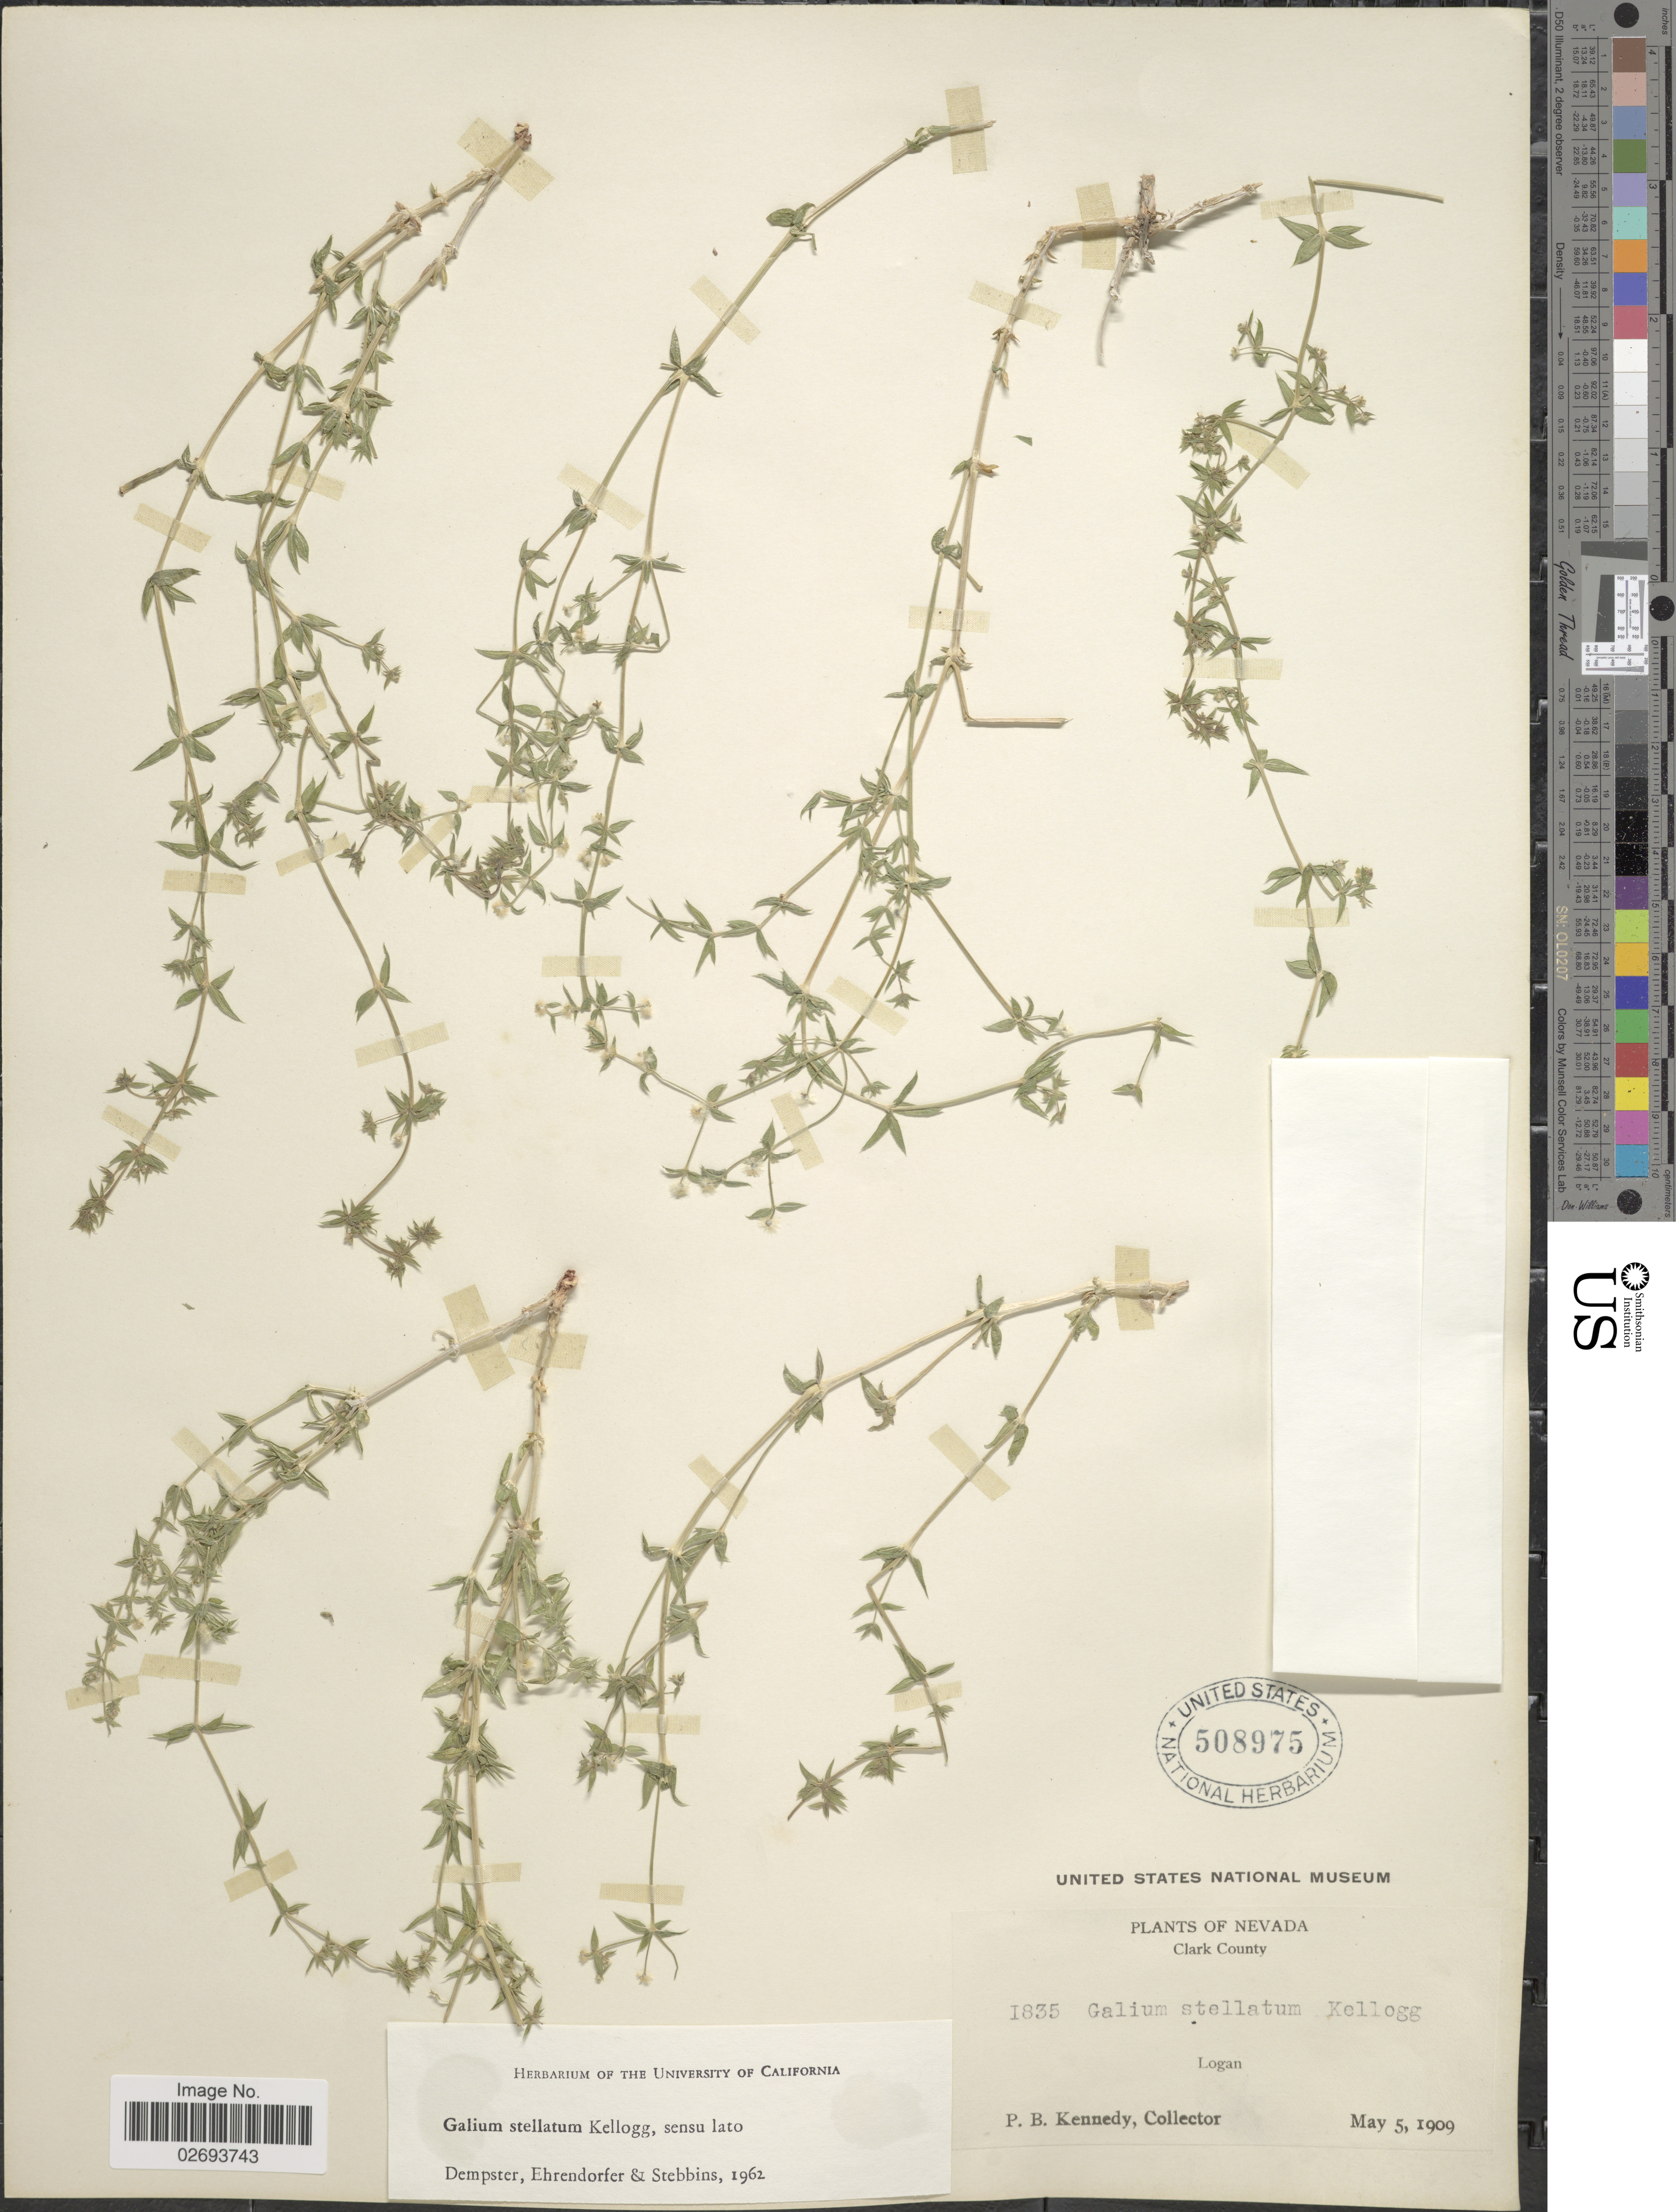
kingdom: Plantae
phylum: Tracheophyta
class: Magnoliopsida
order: Gentianales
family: Rubiaceae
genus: Galium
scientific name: Galium stellatum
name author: Kellogg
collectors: P. B. Kennedy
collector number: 1835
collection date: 1909-05-05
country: United States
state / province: Nevada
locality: Clark County, Logan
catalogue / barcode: US 508975